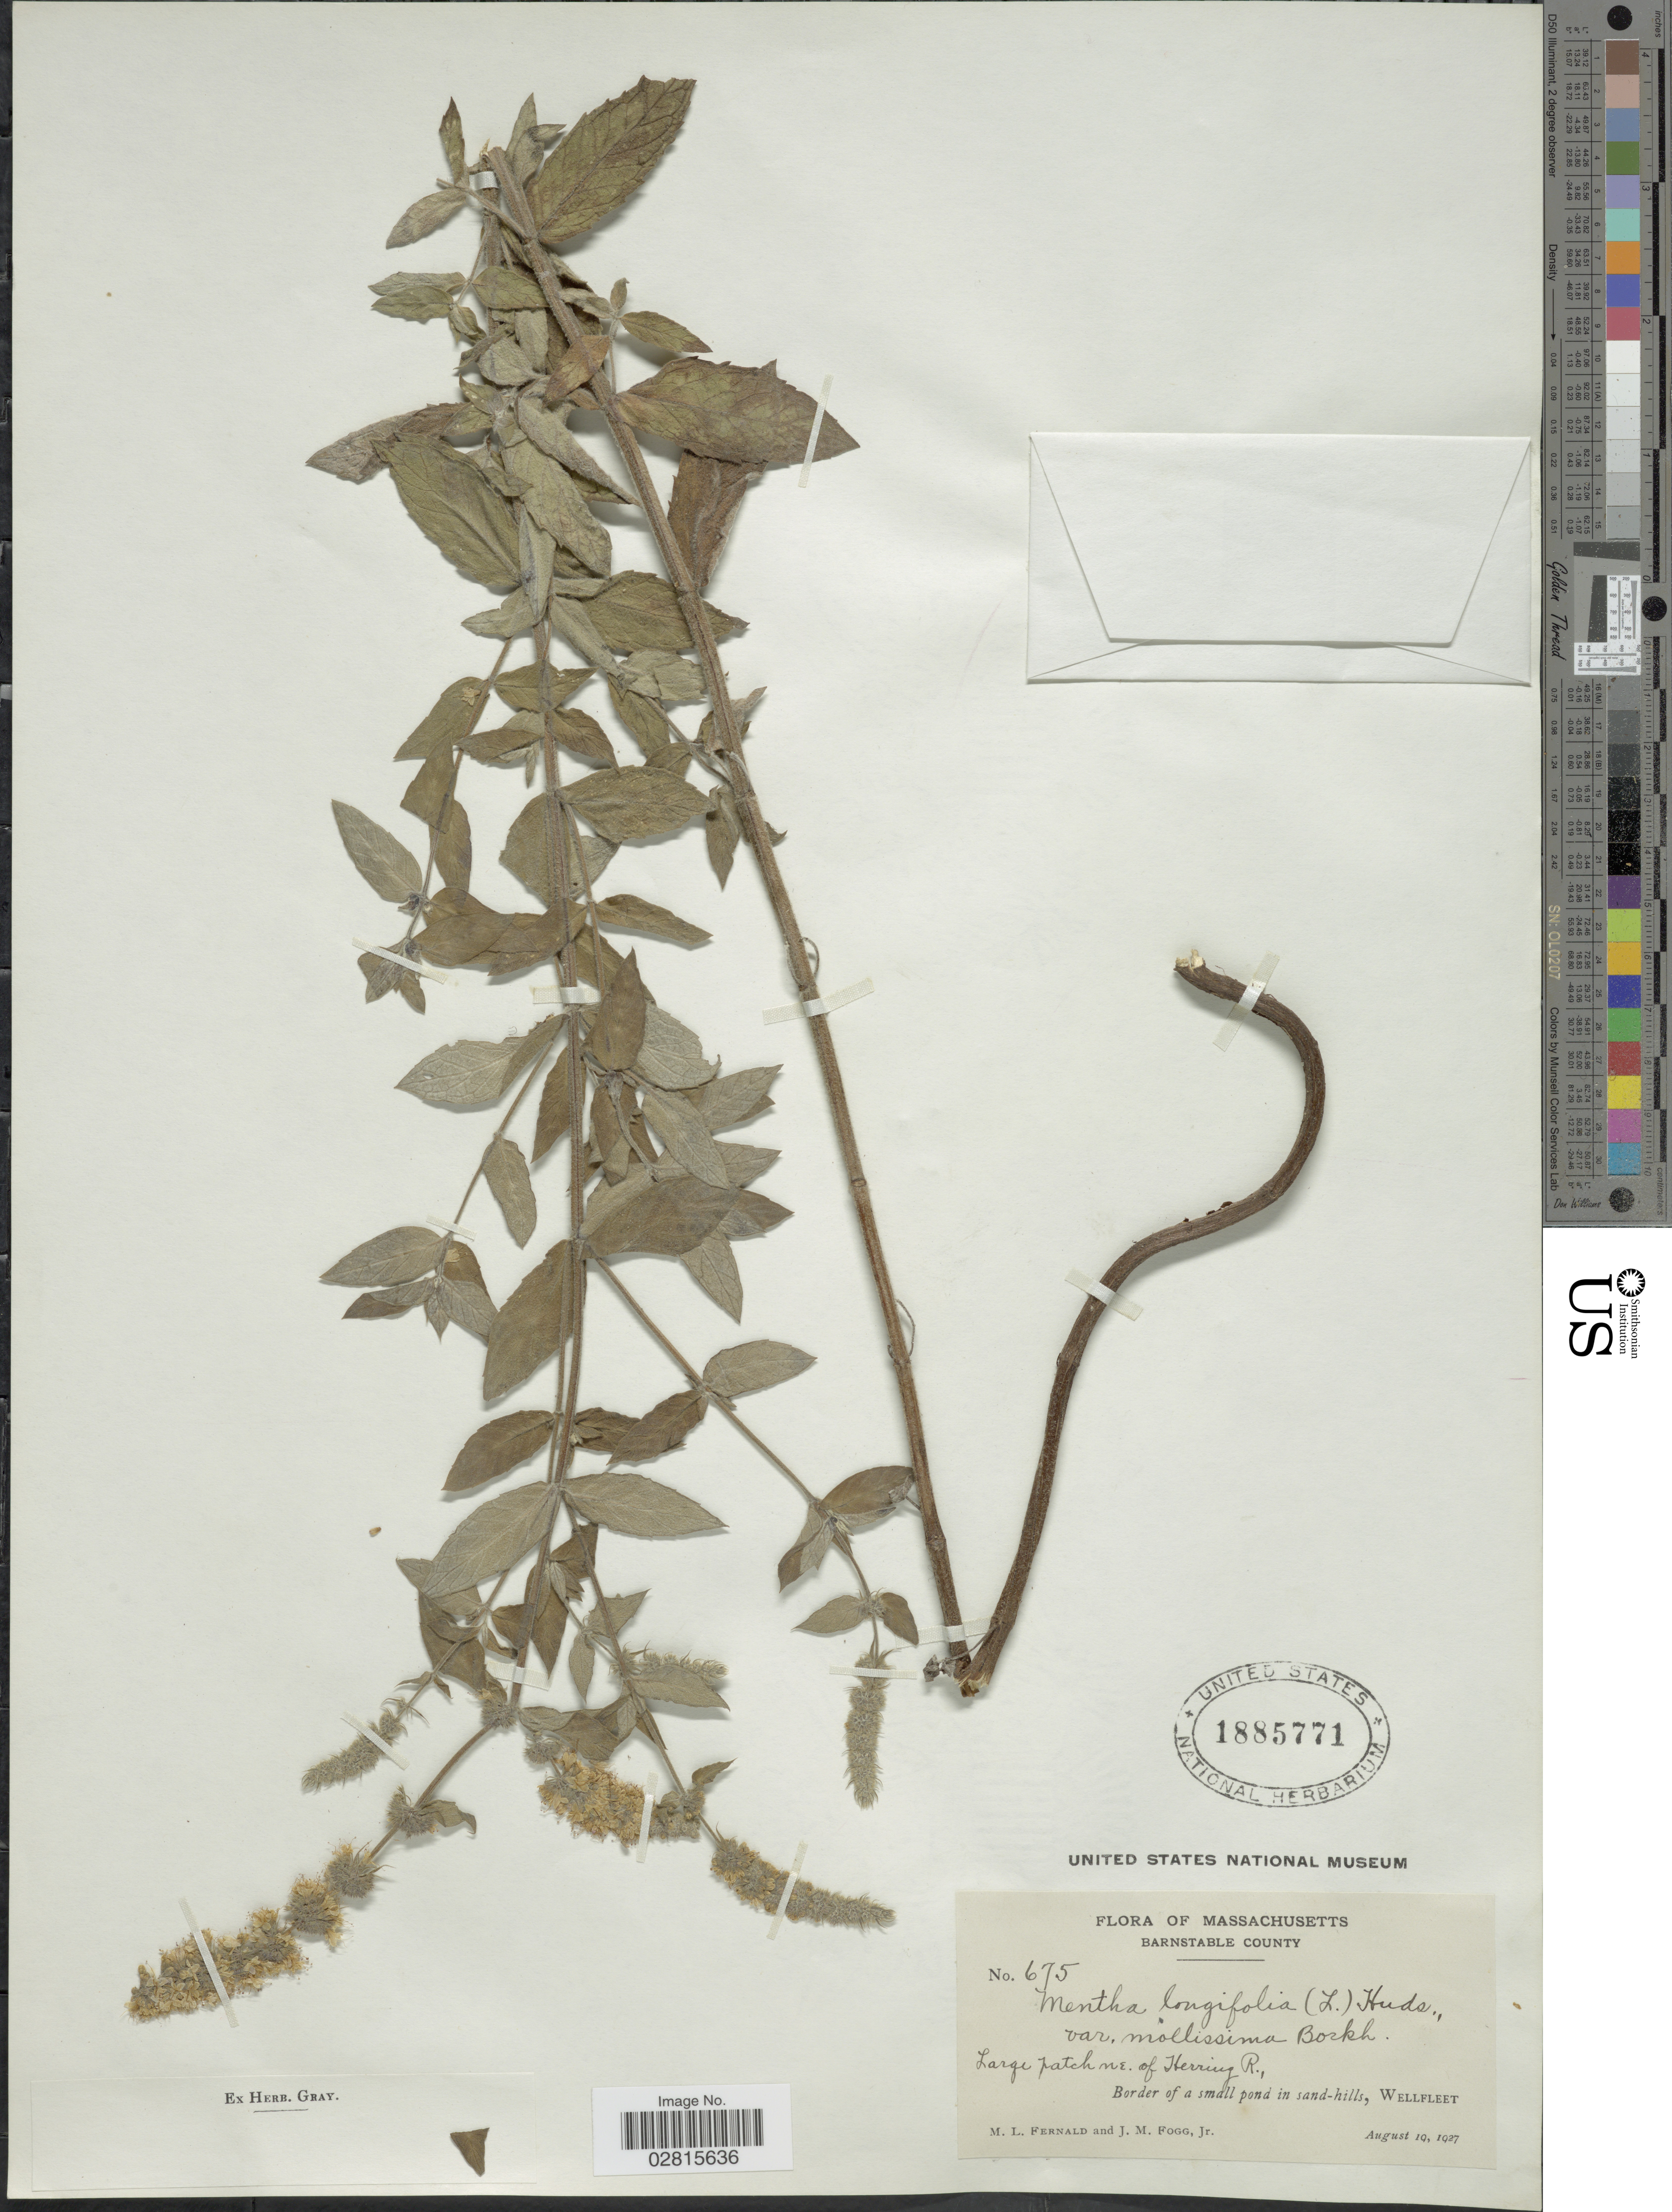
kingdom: Plantae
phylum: Tracheophyta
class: Magnoliopsida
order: Lamiales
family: Lamiaceae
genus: Mentha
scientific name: Mentha longifolia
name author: (L.) L.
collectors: M. L. Fernald & J. Fogg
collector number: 675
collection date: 1927-08-19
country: United States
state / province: Massachusetts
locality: Barnstable County, n.e. of Herring R., Wellfleet.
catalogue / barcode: US 1885771